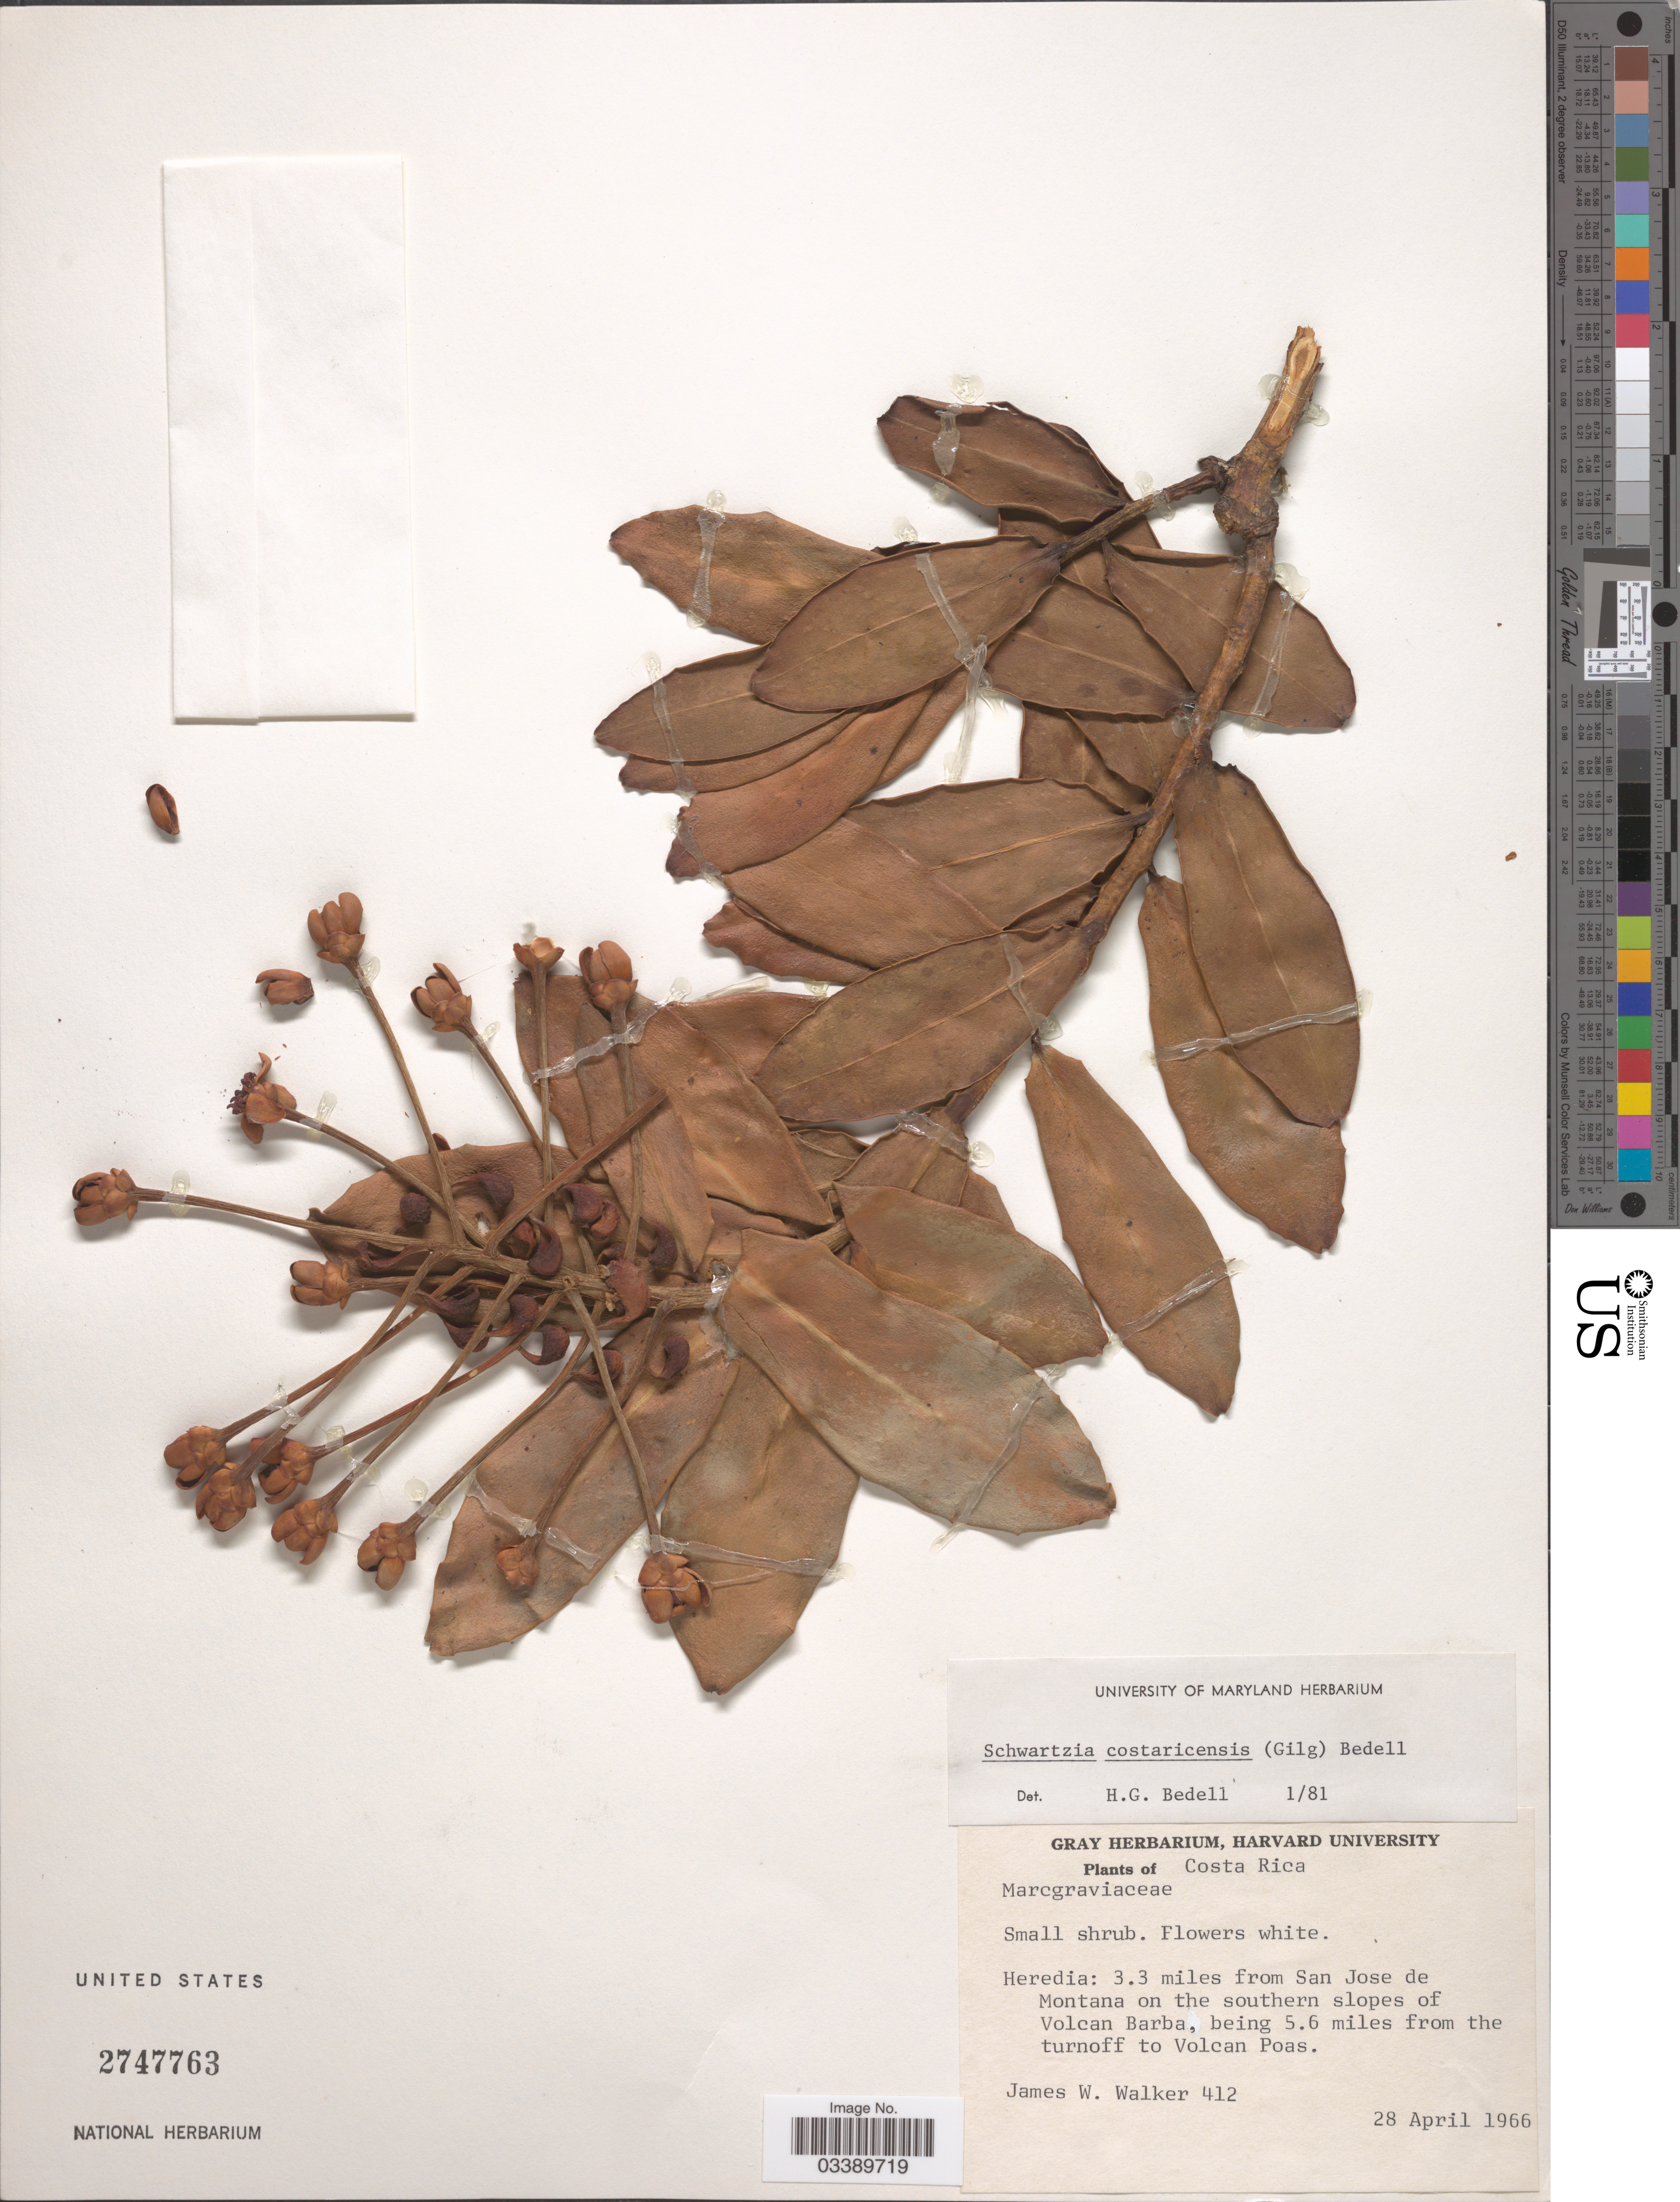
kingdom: Plantae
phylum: Tracheophyta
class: Magnoliopsida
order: Ericales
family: Marcgraviaceae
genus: Schwartzia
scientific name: Schwartzia costaricensis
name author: (Gilg) Bedell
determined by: Bedell, H. G.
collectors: J. W. Walker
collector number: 412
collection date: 1966-04-28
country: Costa Rica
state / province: Heredia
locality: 3.3 miles from San Jose de Montana on the southern slopes of Volcan Barba, being 5.6 miles from the turnoff to Volcan Poas.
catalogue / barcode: US 2747763